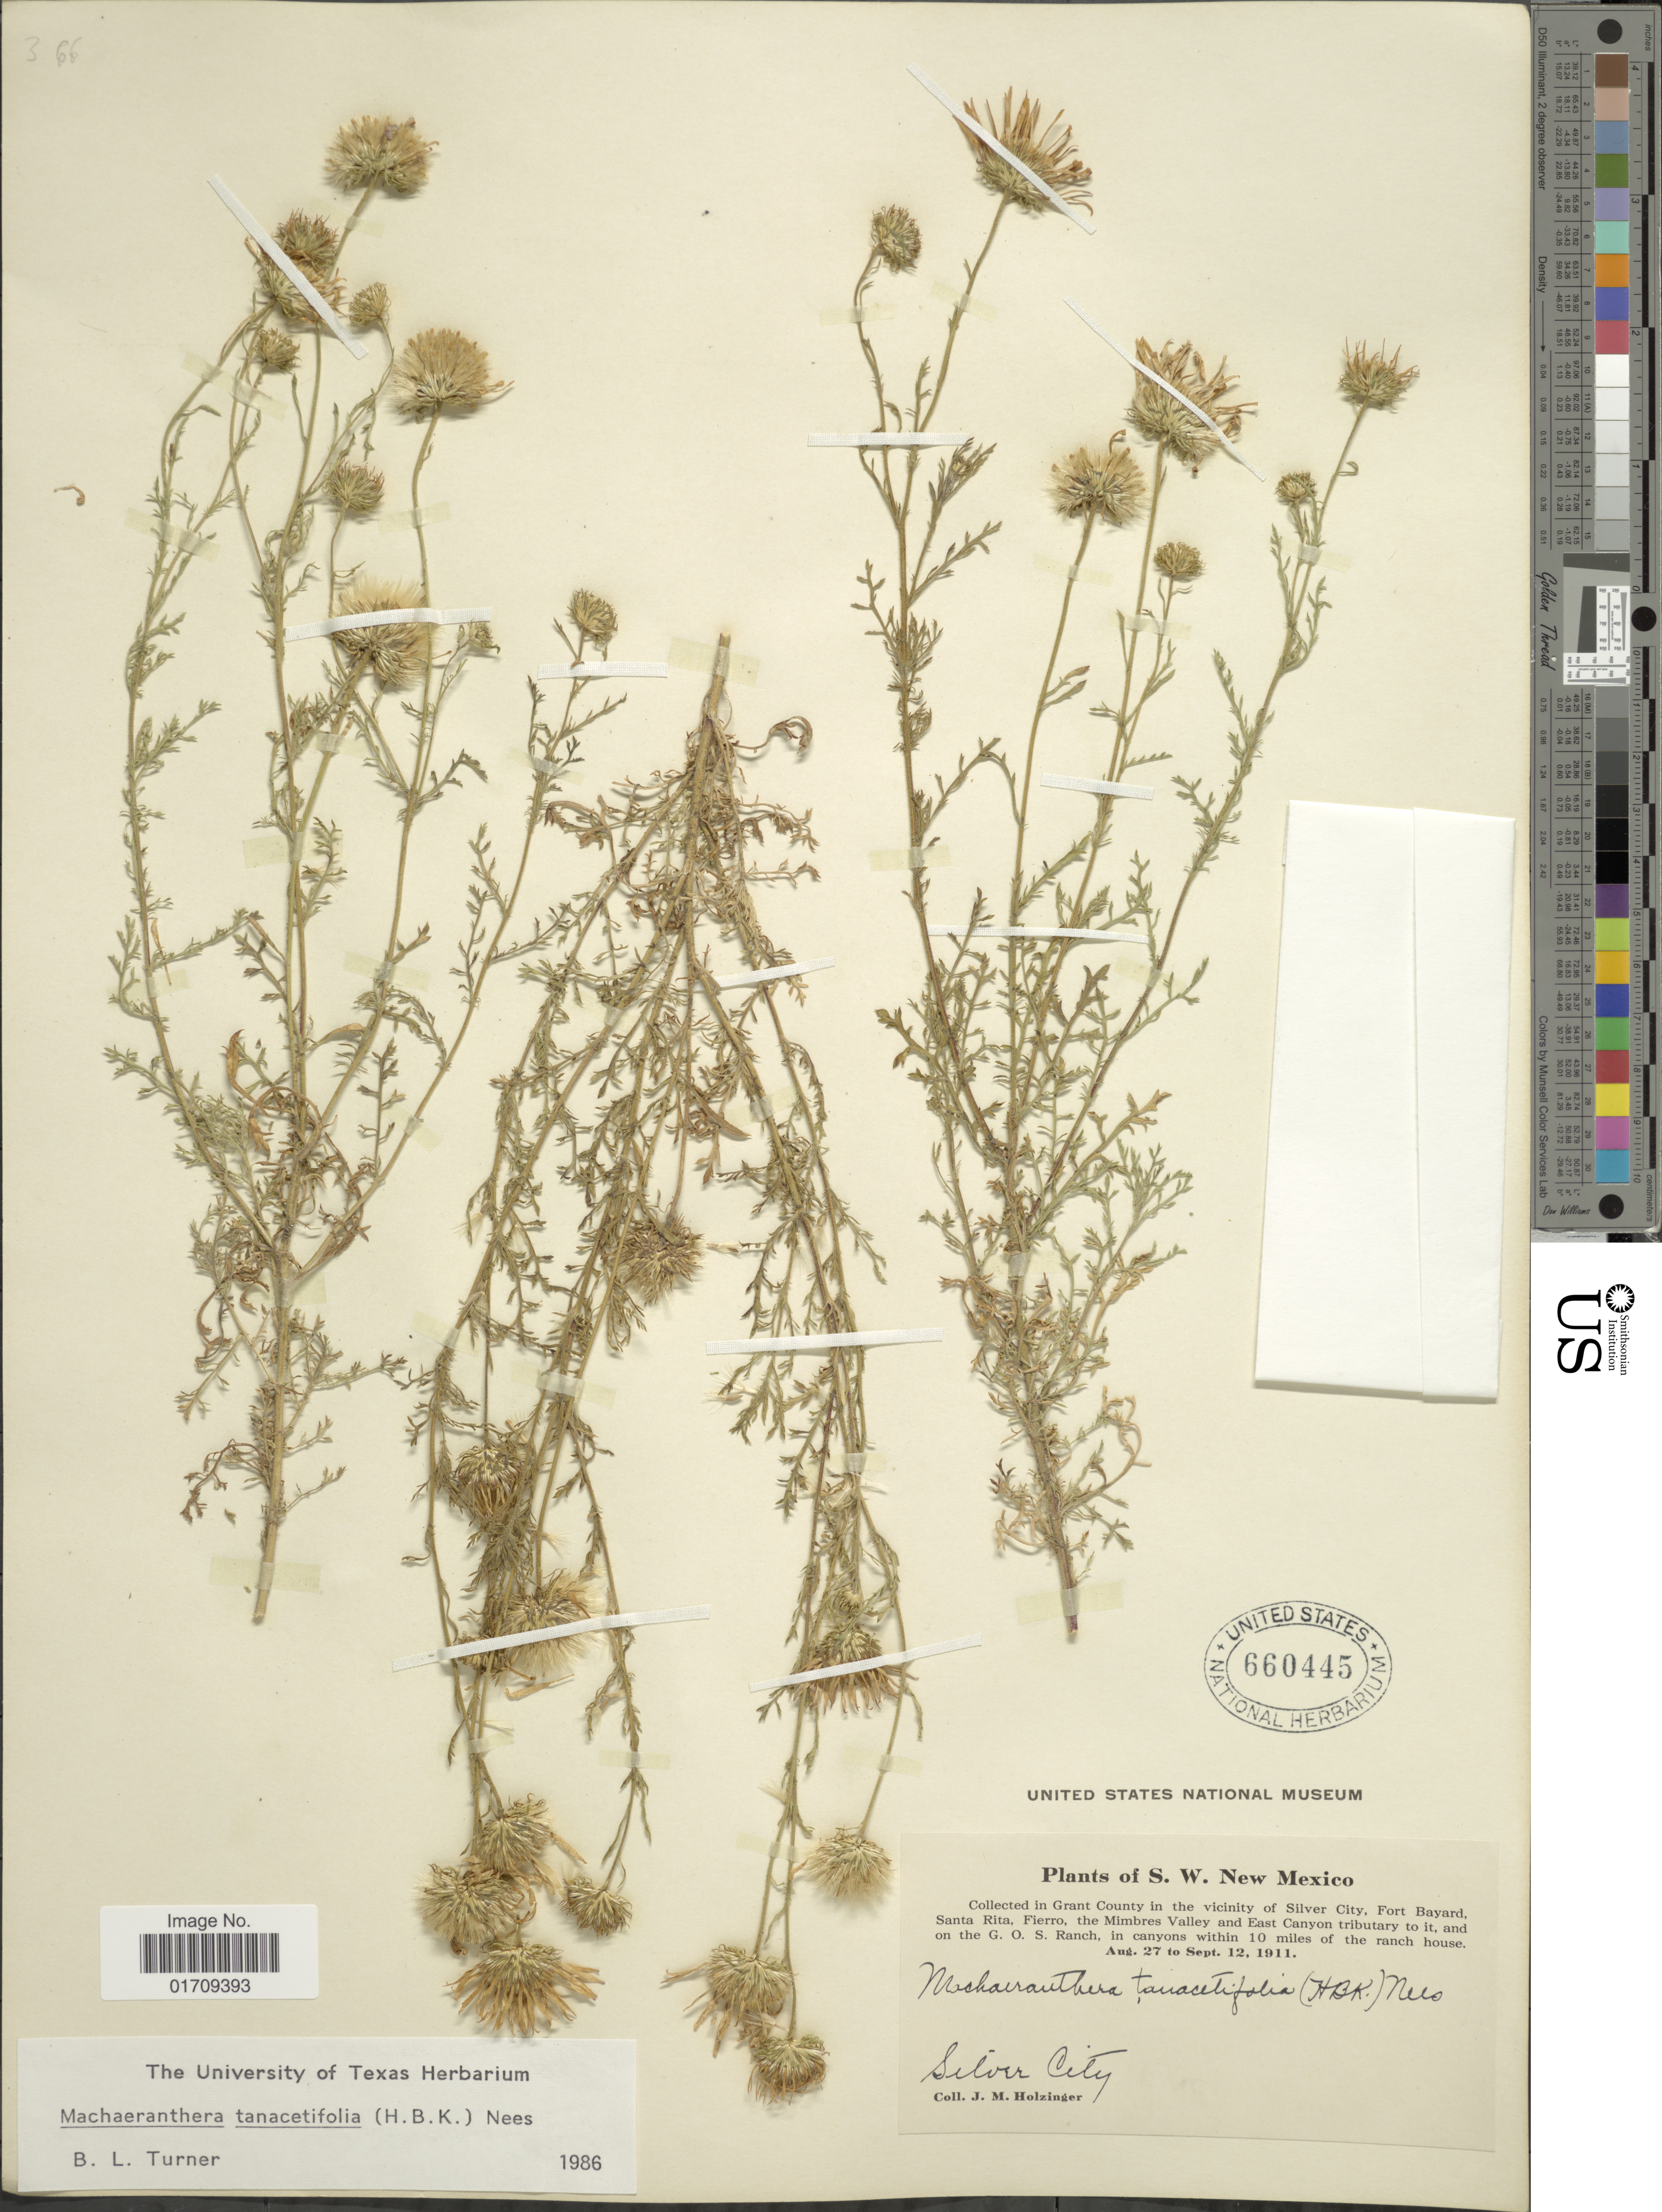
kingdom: Plantae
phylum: Tracheophyta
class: Magnoliopsida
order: Asterales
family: Asteraceae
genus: Machaeranthera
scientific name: Machaeranthera tanacetifolia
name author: (Kunth) Nees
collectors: J. M. Holzinger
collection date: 1911-08-27/1911-09-12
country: United States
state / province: New Mexico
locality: S. W. New Mexico, Grant County in the vicinity of Silver City, Fort Bayard, Santa Rita, Fierro, the Mimbres Valley and East Canyon, on the G. O. S. Ranch, Silver City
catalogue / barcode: US 660445